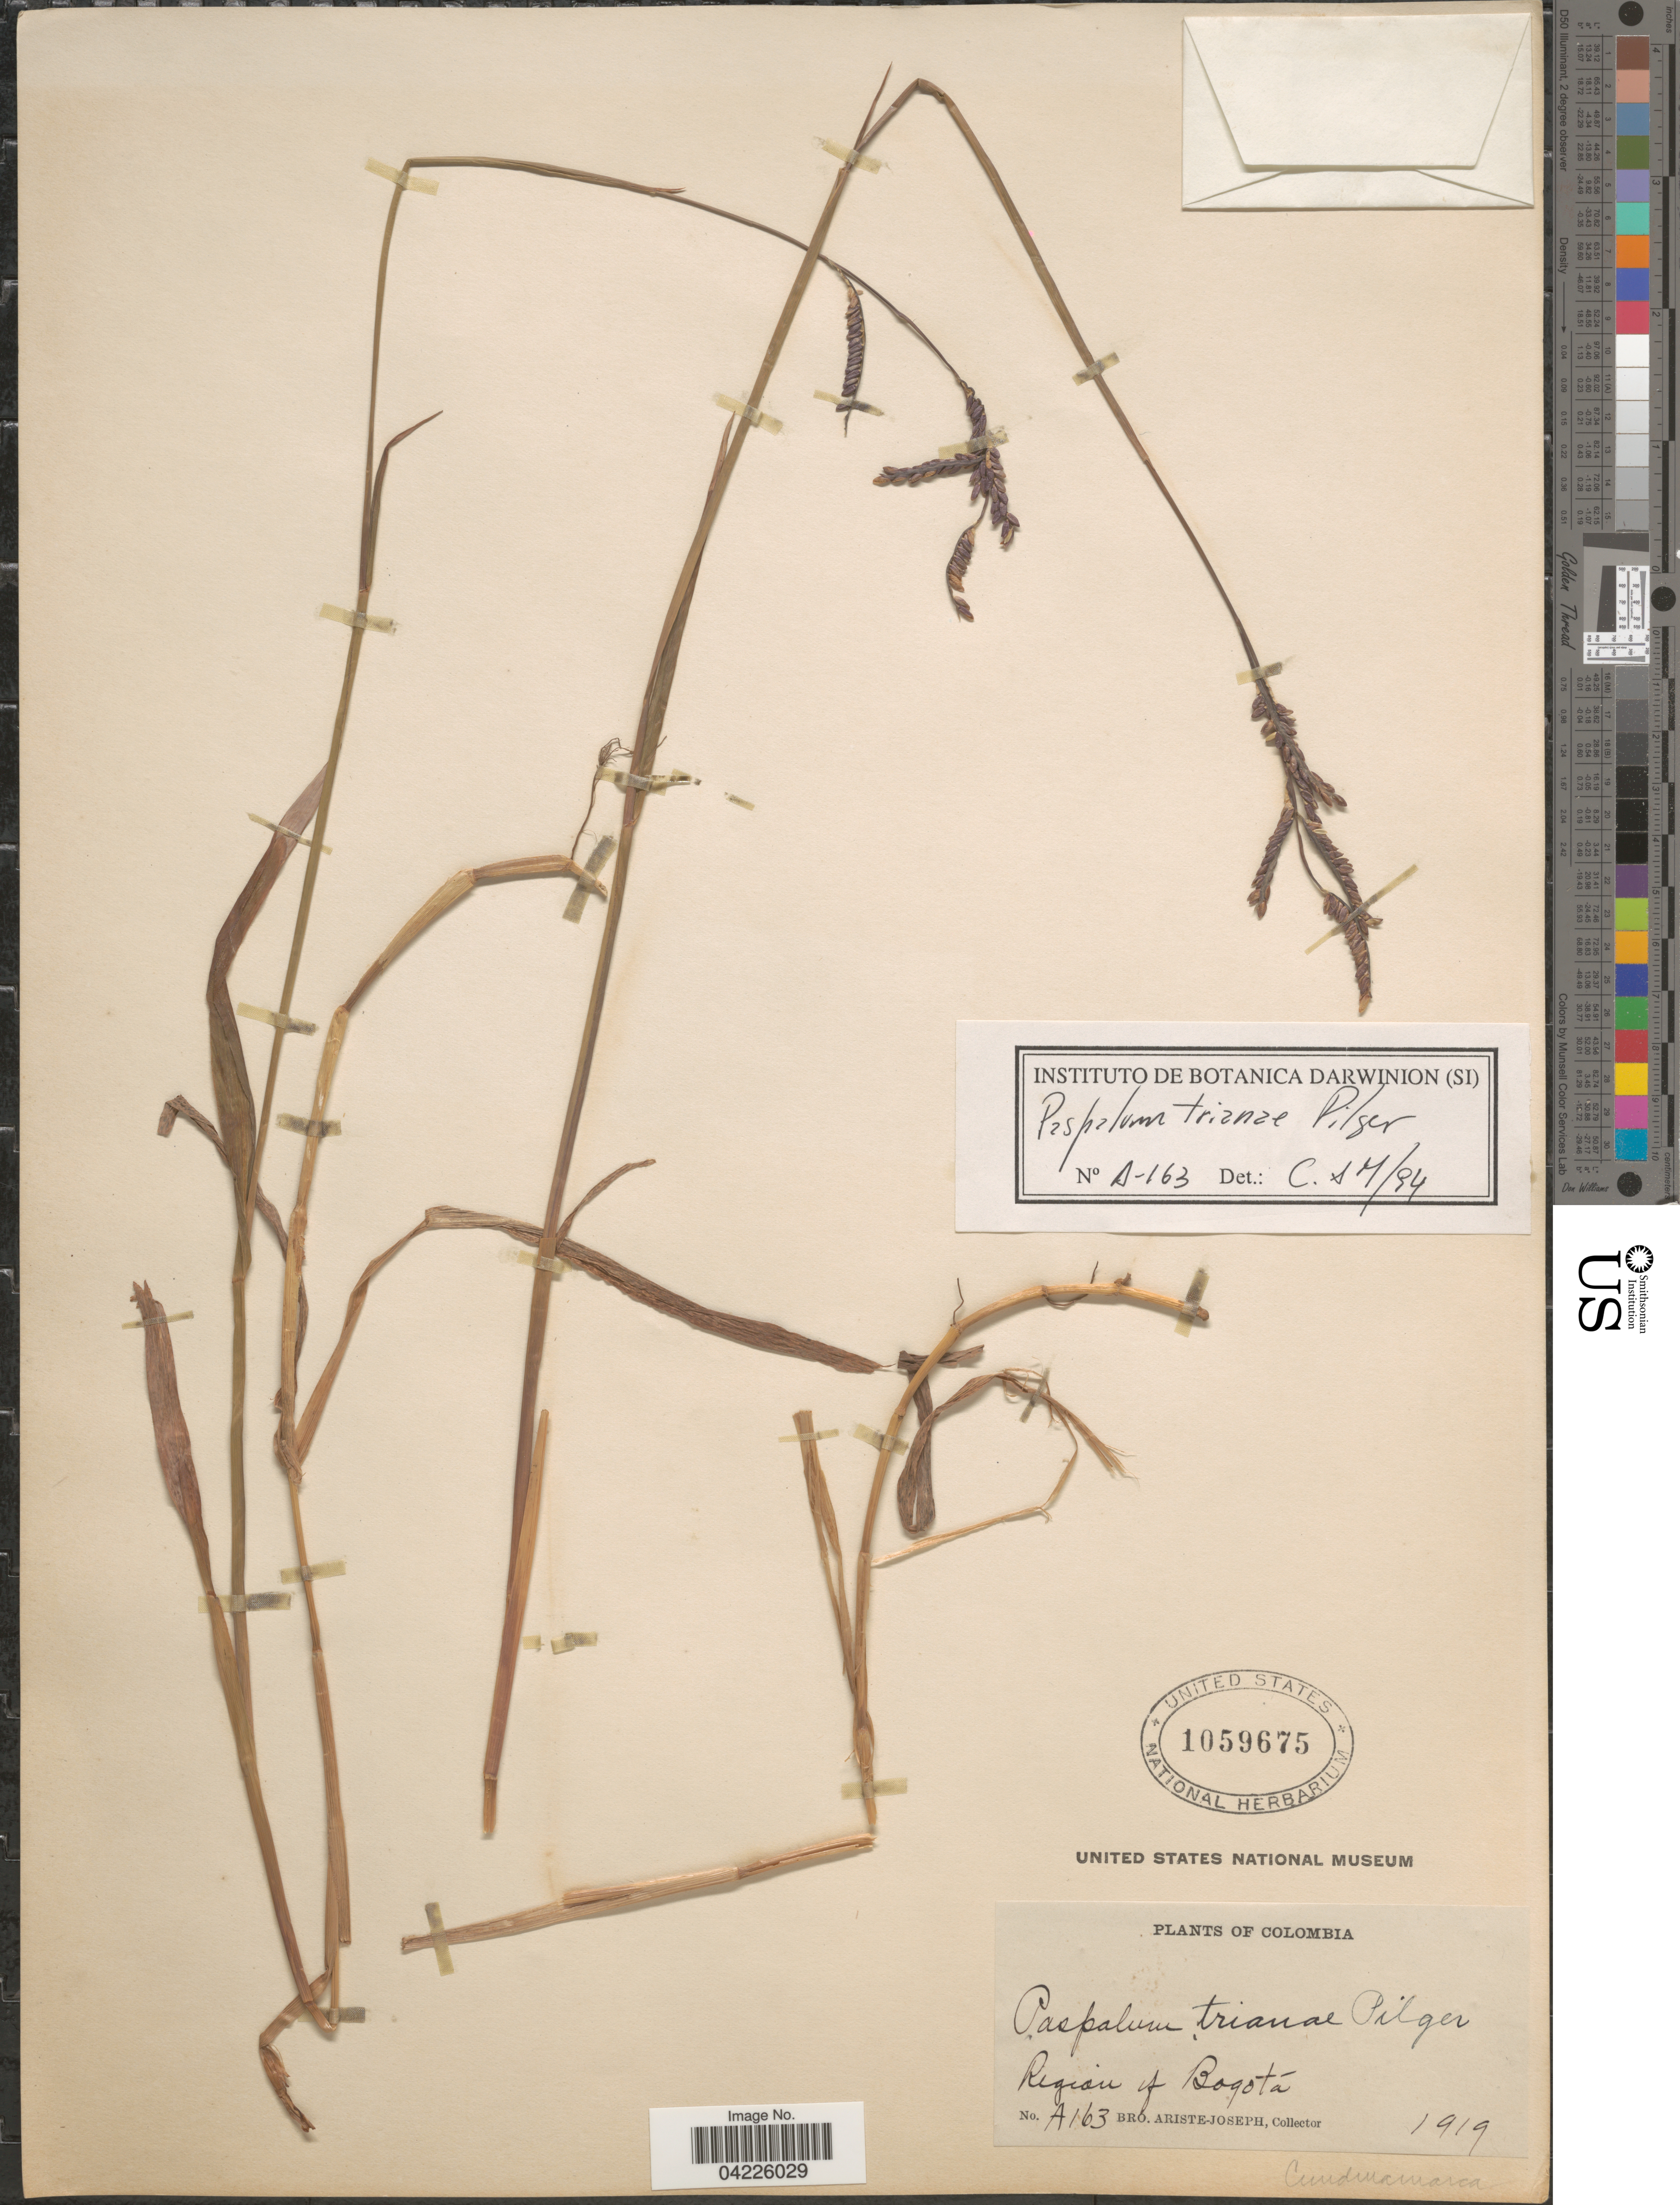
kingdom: Plantae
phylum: Tracheophyta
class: Liliopsida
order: Poales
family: Poaceae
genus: Paspalum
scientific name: Paspalum trianae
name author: Pilg.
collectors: Bro. Ariste-Joseph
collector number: A163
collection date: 1919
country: Colombia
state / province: Bogota D.C.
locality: Region of Bogotá.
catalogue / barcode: US 1059675